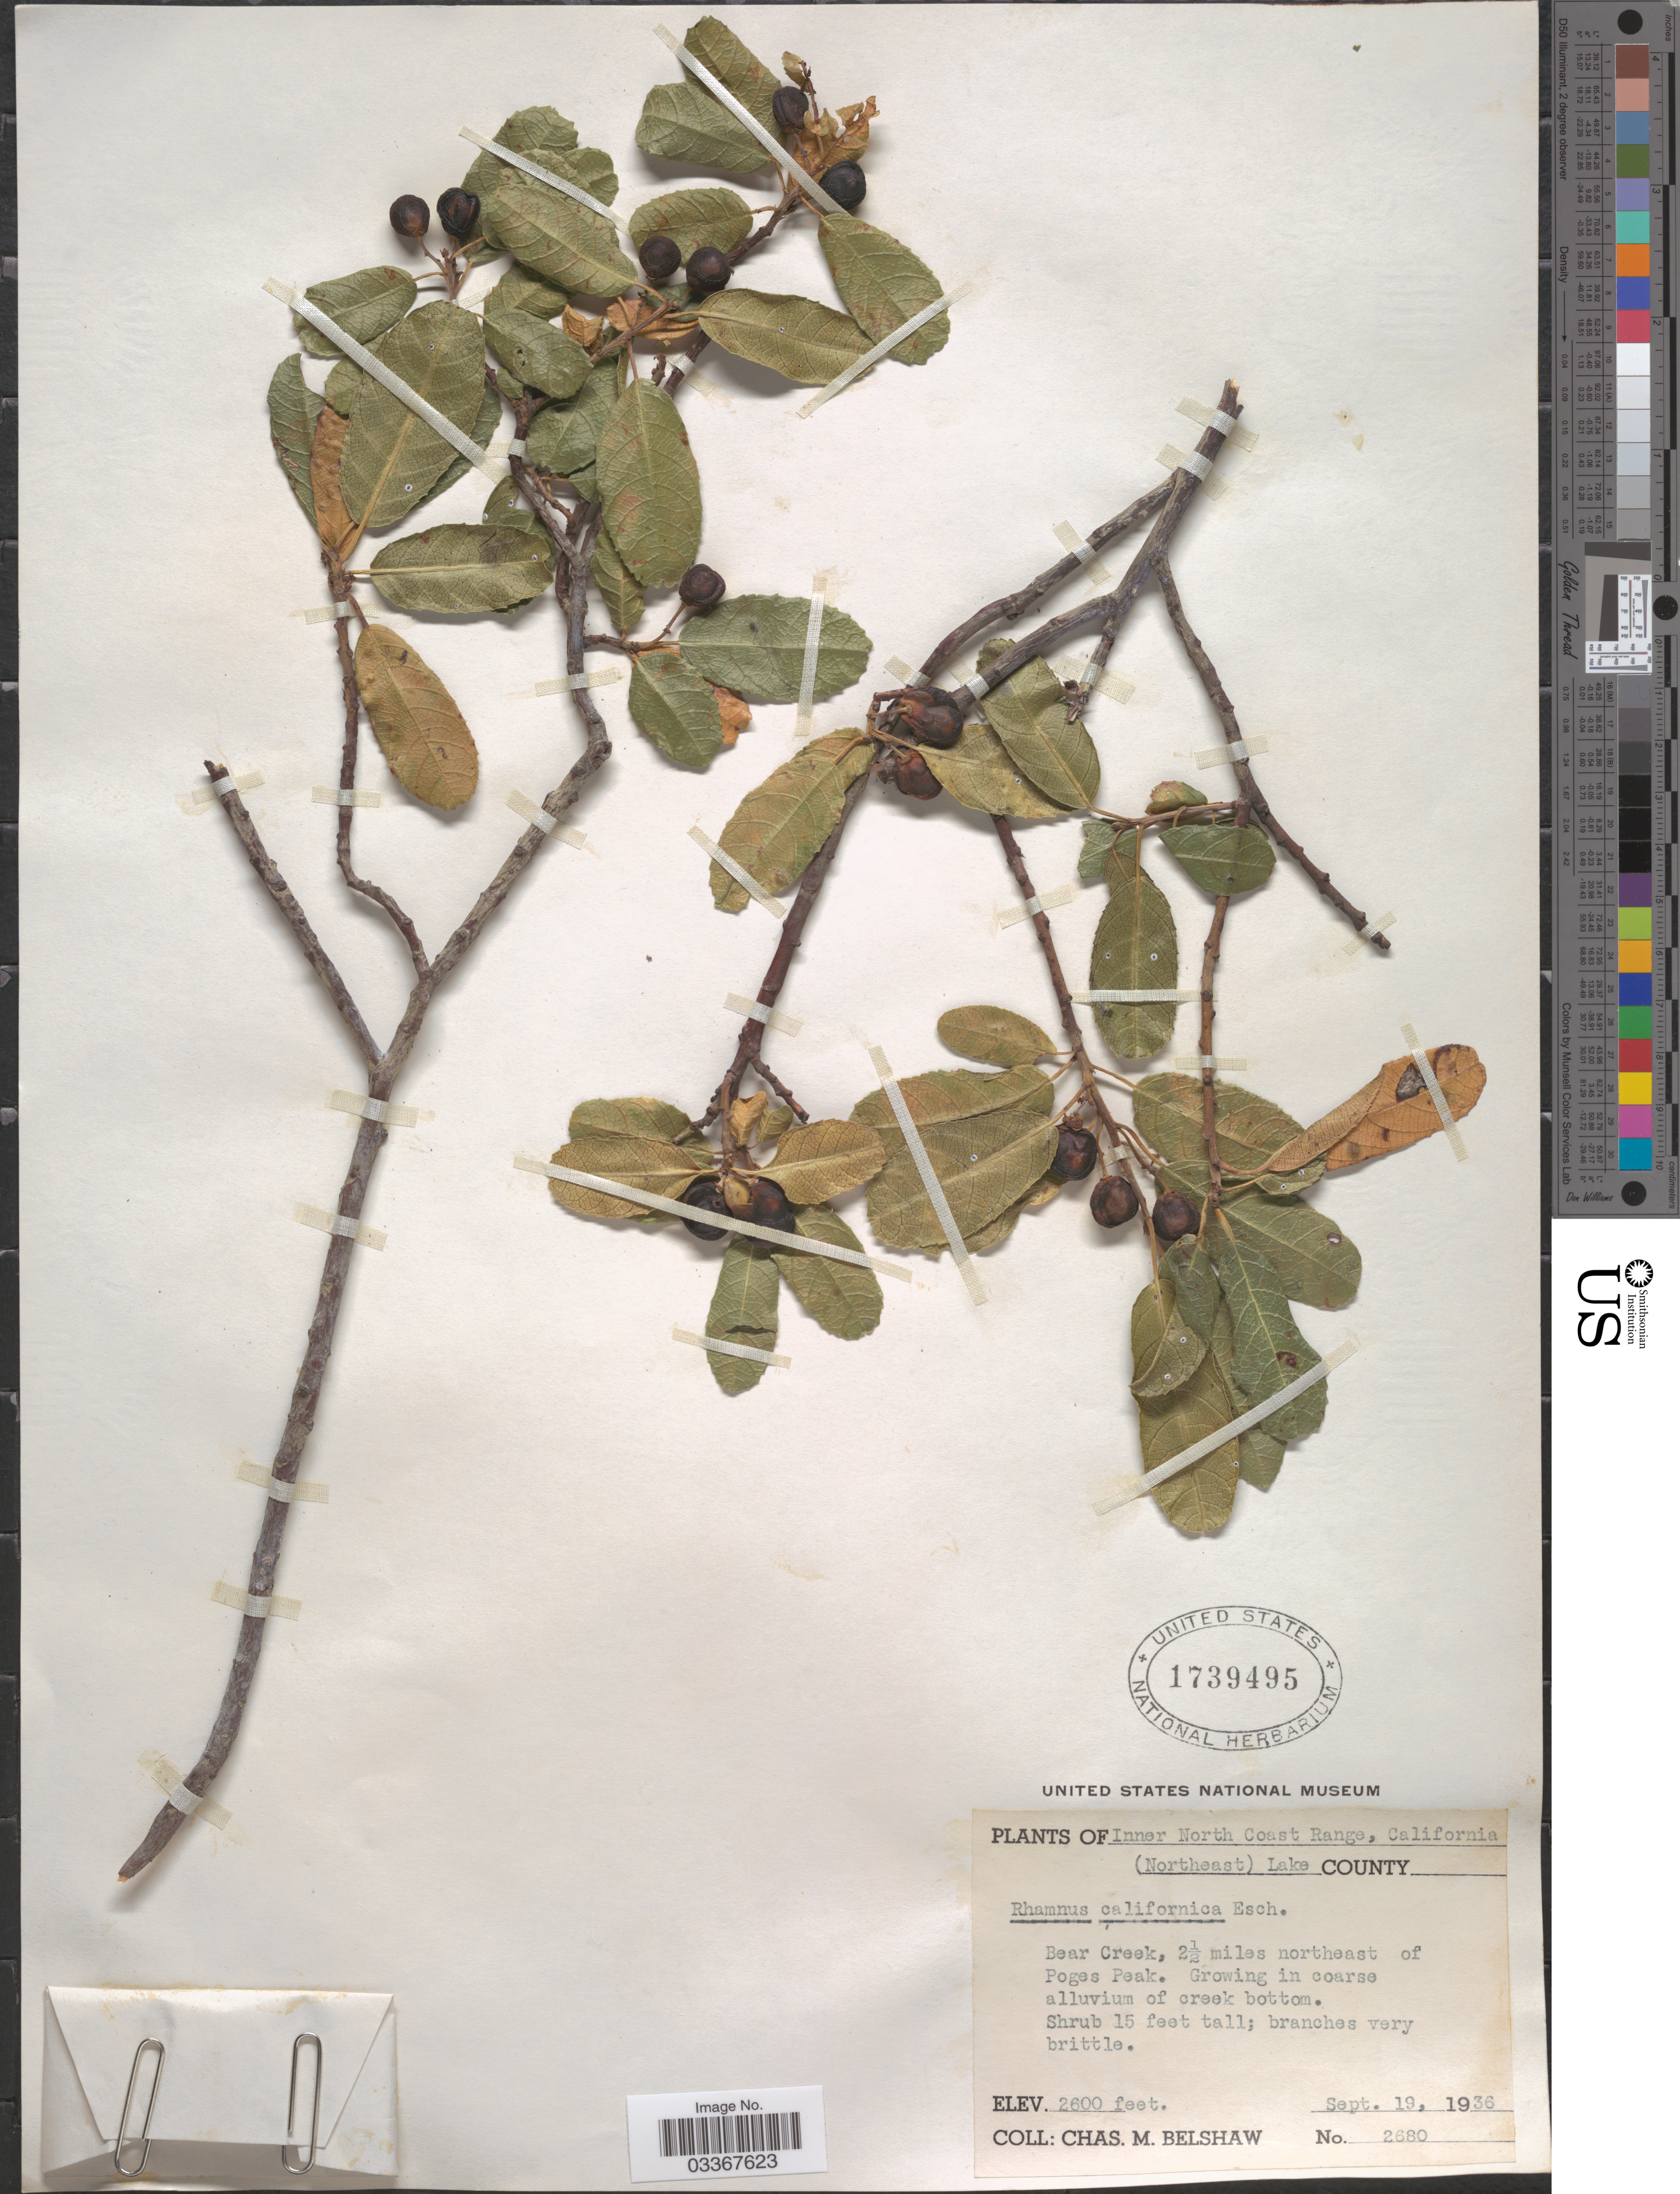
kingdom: Plantae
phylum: Tracheophyta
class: Magnoliopsida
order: Rosales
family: Rhamnaceae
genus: Frangula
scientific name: Frangula californica subsp. californica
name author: (Eschsch.) A. Gray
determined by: Strong, Mark T., (BOT), Smithsonian Institution - National Museum of Natural History (UNITED STATES)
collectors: C. Shaw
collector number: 2680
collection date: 1936-09-19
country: United States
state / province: California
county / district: Lake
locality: Inner North Coast Range, (Northeast) Lake County, Bear Creek, 2½ miles northeast of Poges Peak.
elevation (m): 792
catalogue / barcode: US 1739495